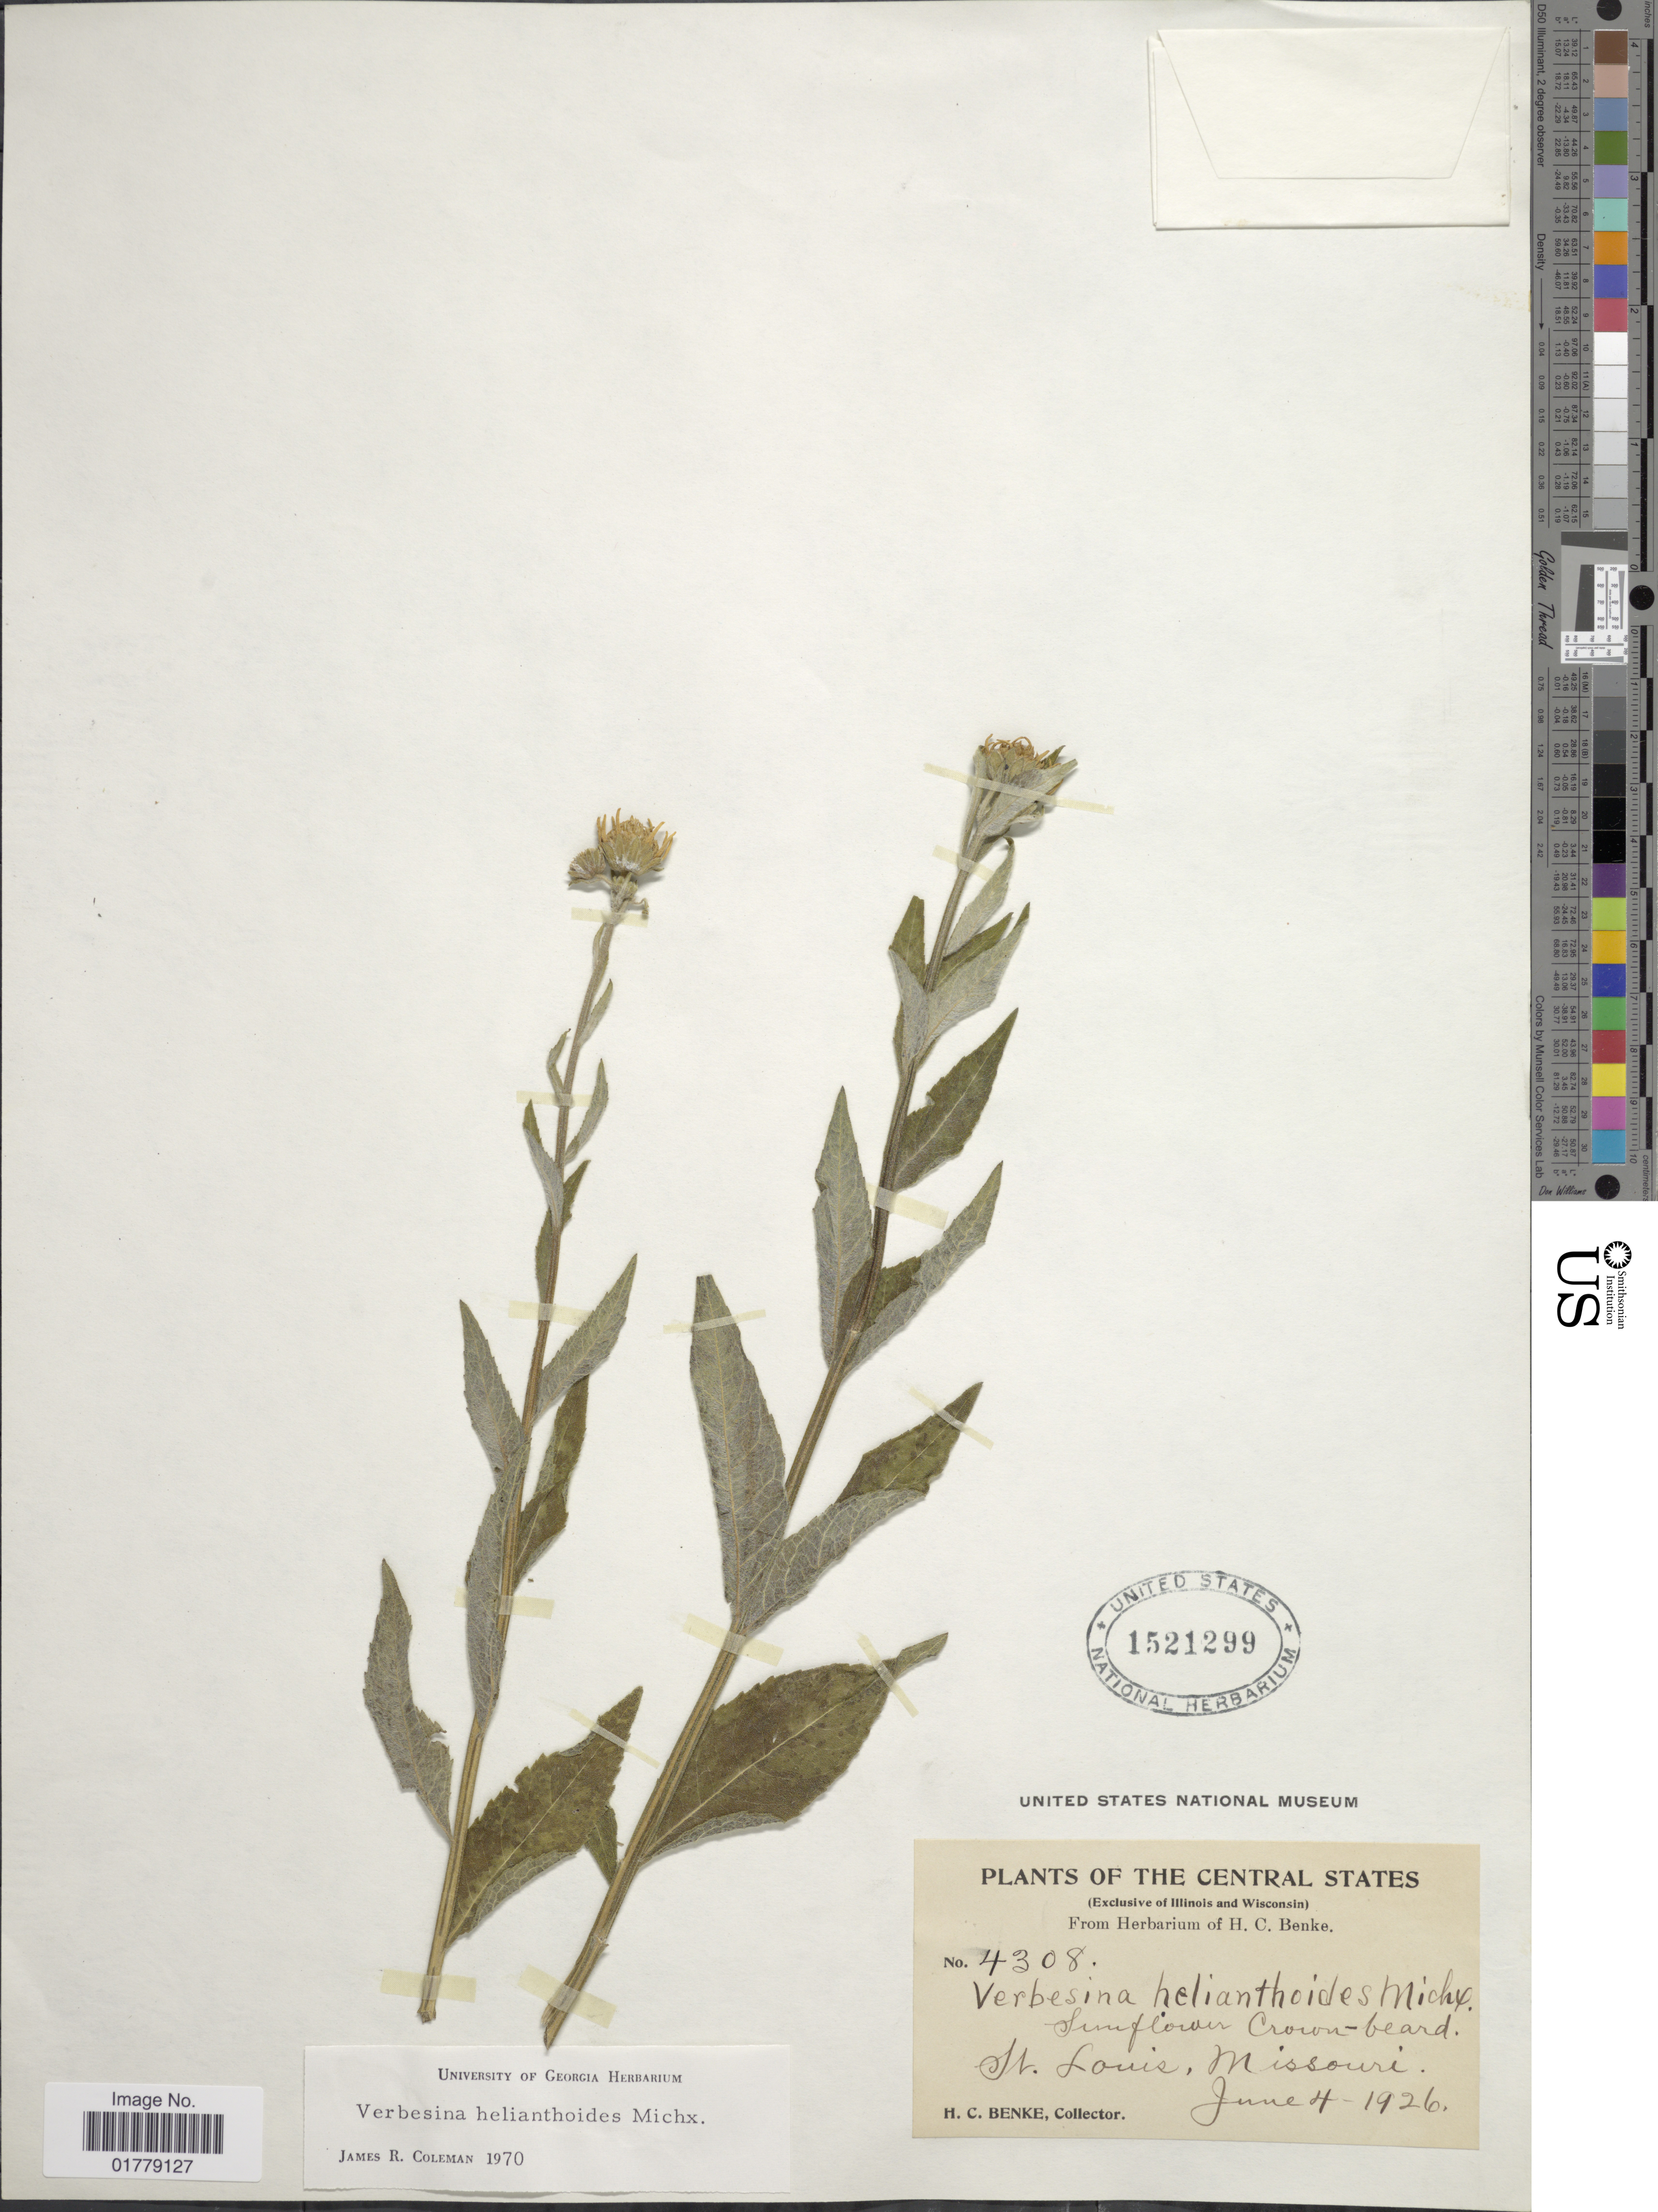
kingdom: Plantae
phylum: Tracheophyta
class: Magnoliopsida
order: Asterales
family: Asteraceae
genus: Verbesina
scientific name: Verbesina helianthoides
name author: Hook. & Arn. in Hook.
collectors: H. Benke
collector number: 4308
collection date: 1926-06-04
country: United States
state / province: Missouri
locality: Central States. St. Louis, Missouri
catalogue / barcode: US 1521299